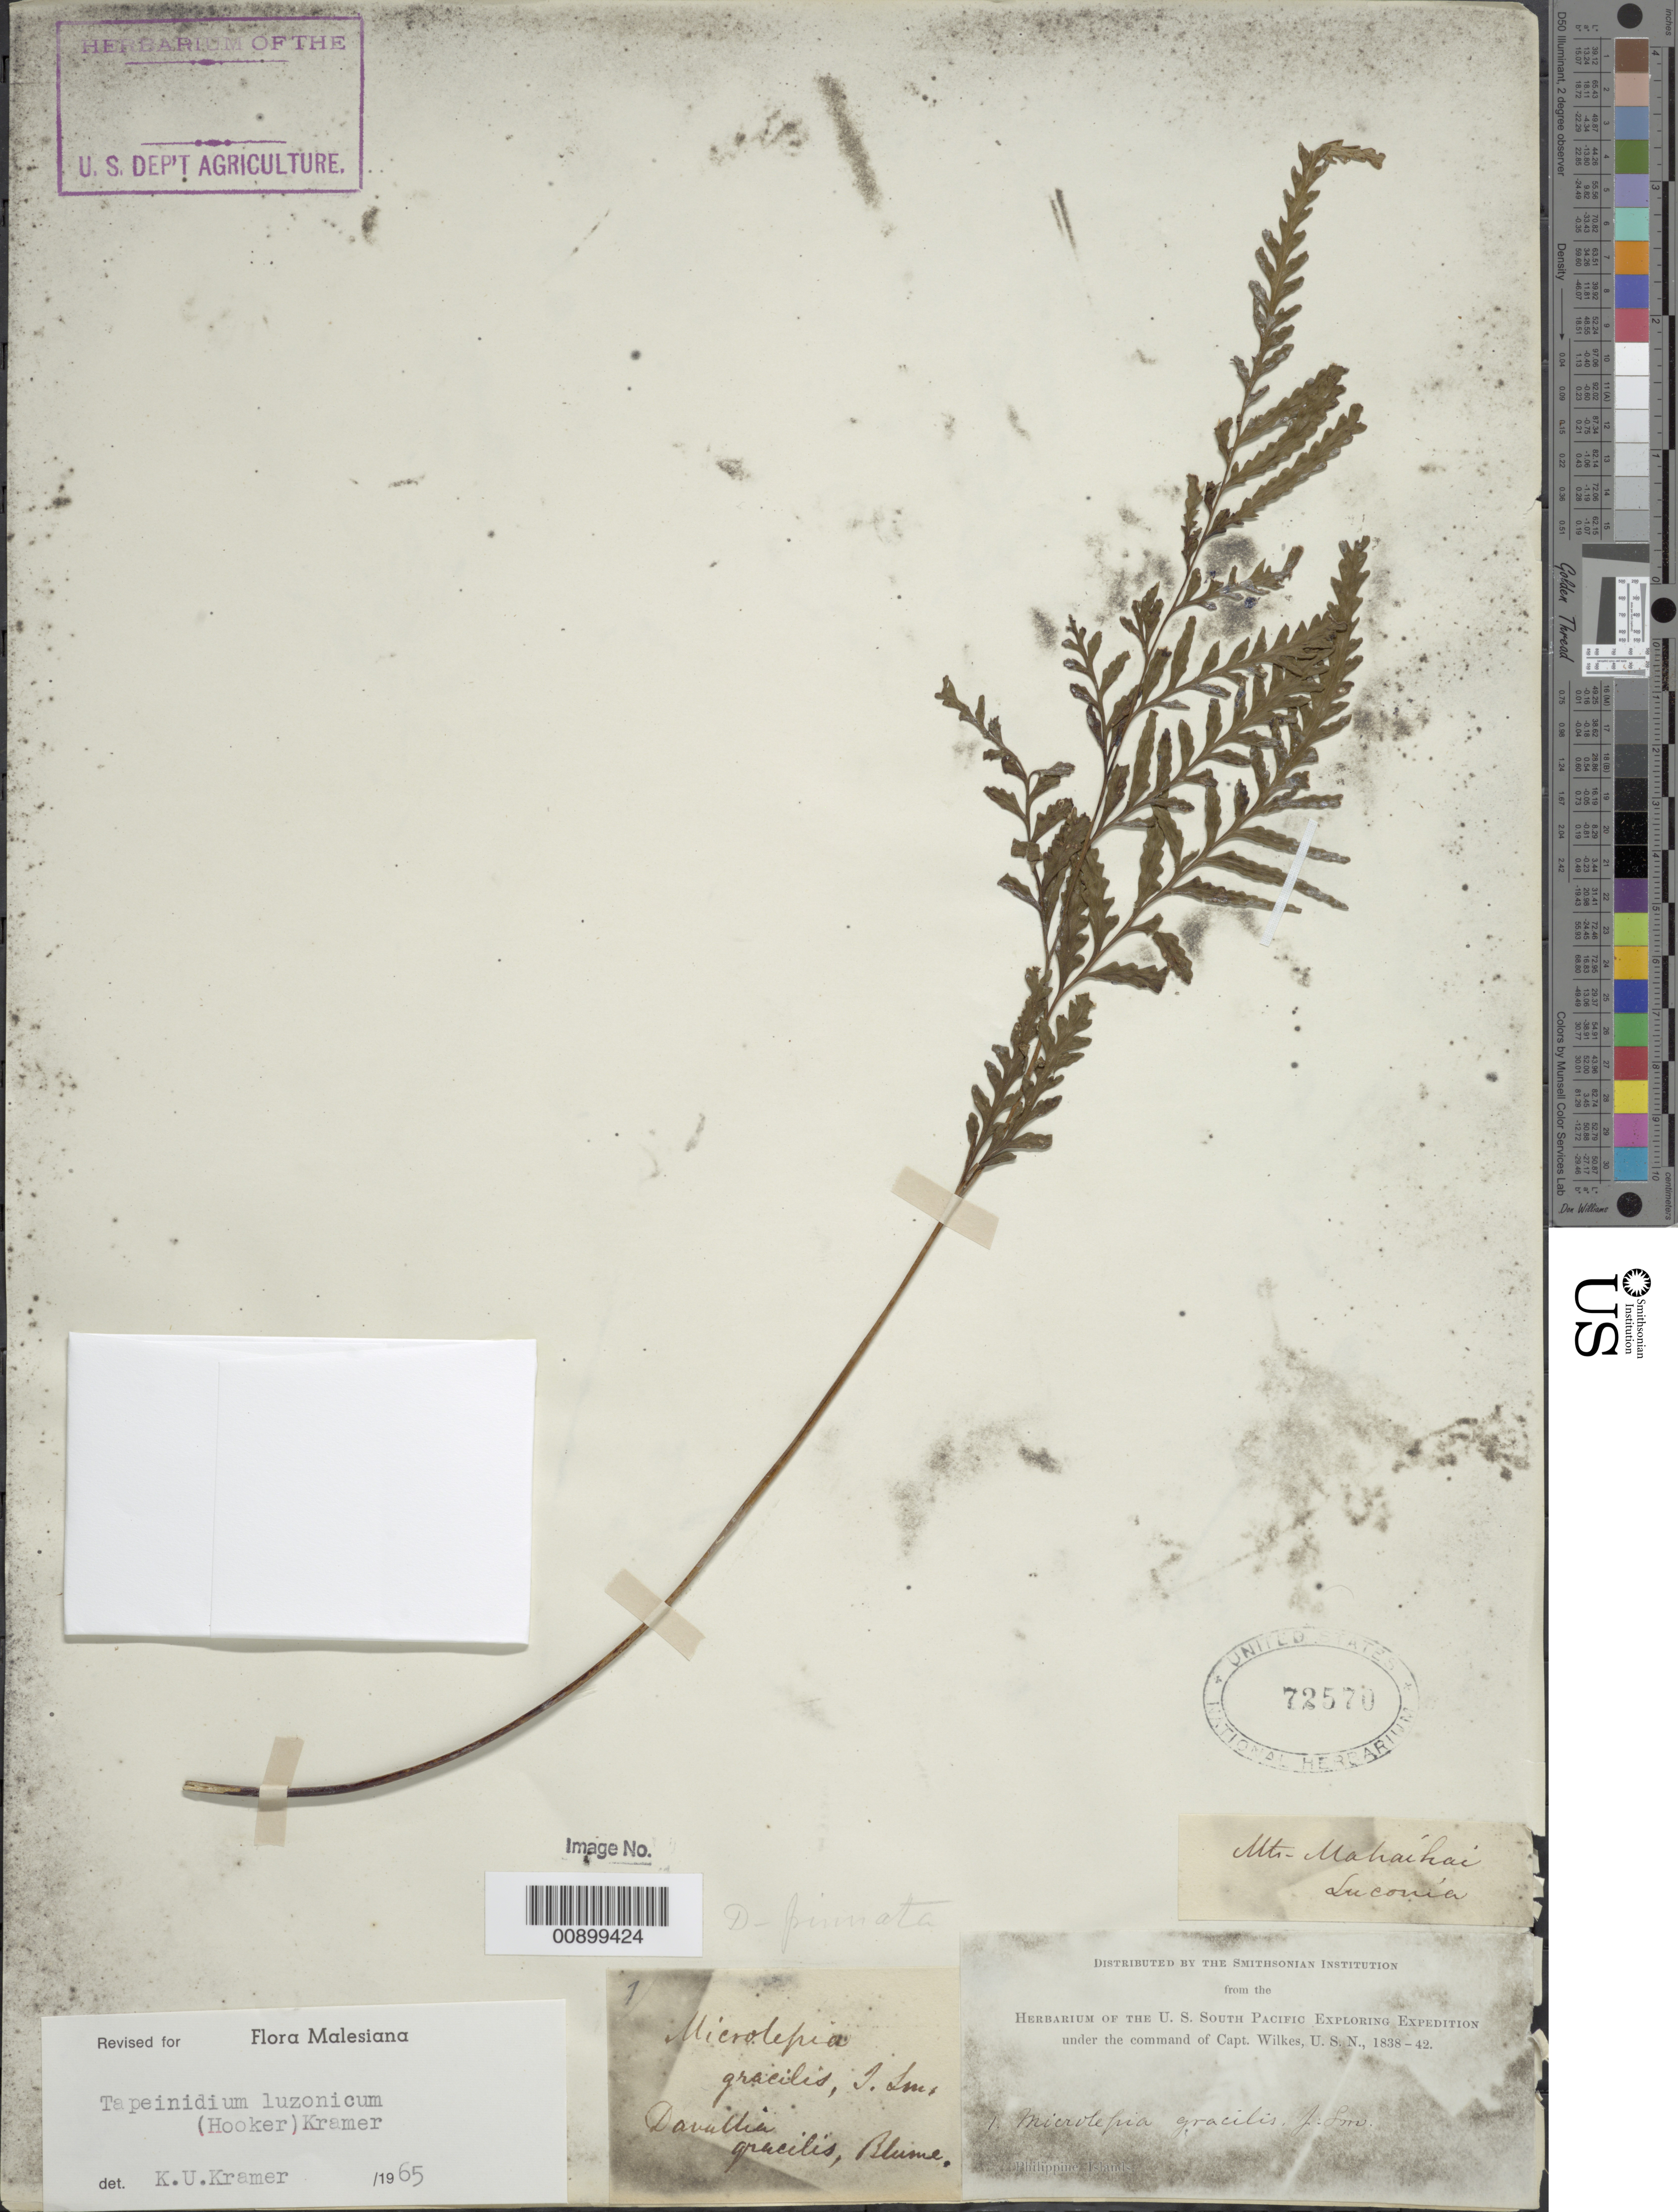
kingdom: Plantae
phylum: Tracheophyta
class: Polypodiopsida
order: Polypodiales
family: Lindsaeaceae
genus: Tapeinidium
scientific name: Tapeinidium luzonicum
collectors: Wilkes Explor. Exped.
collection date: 1838/1842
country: Philippines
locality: Philippine Islands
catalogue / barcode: US 72570